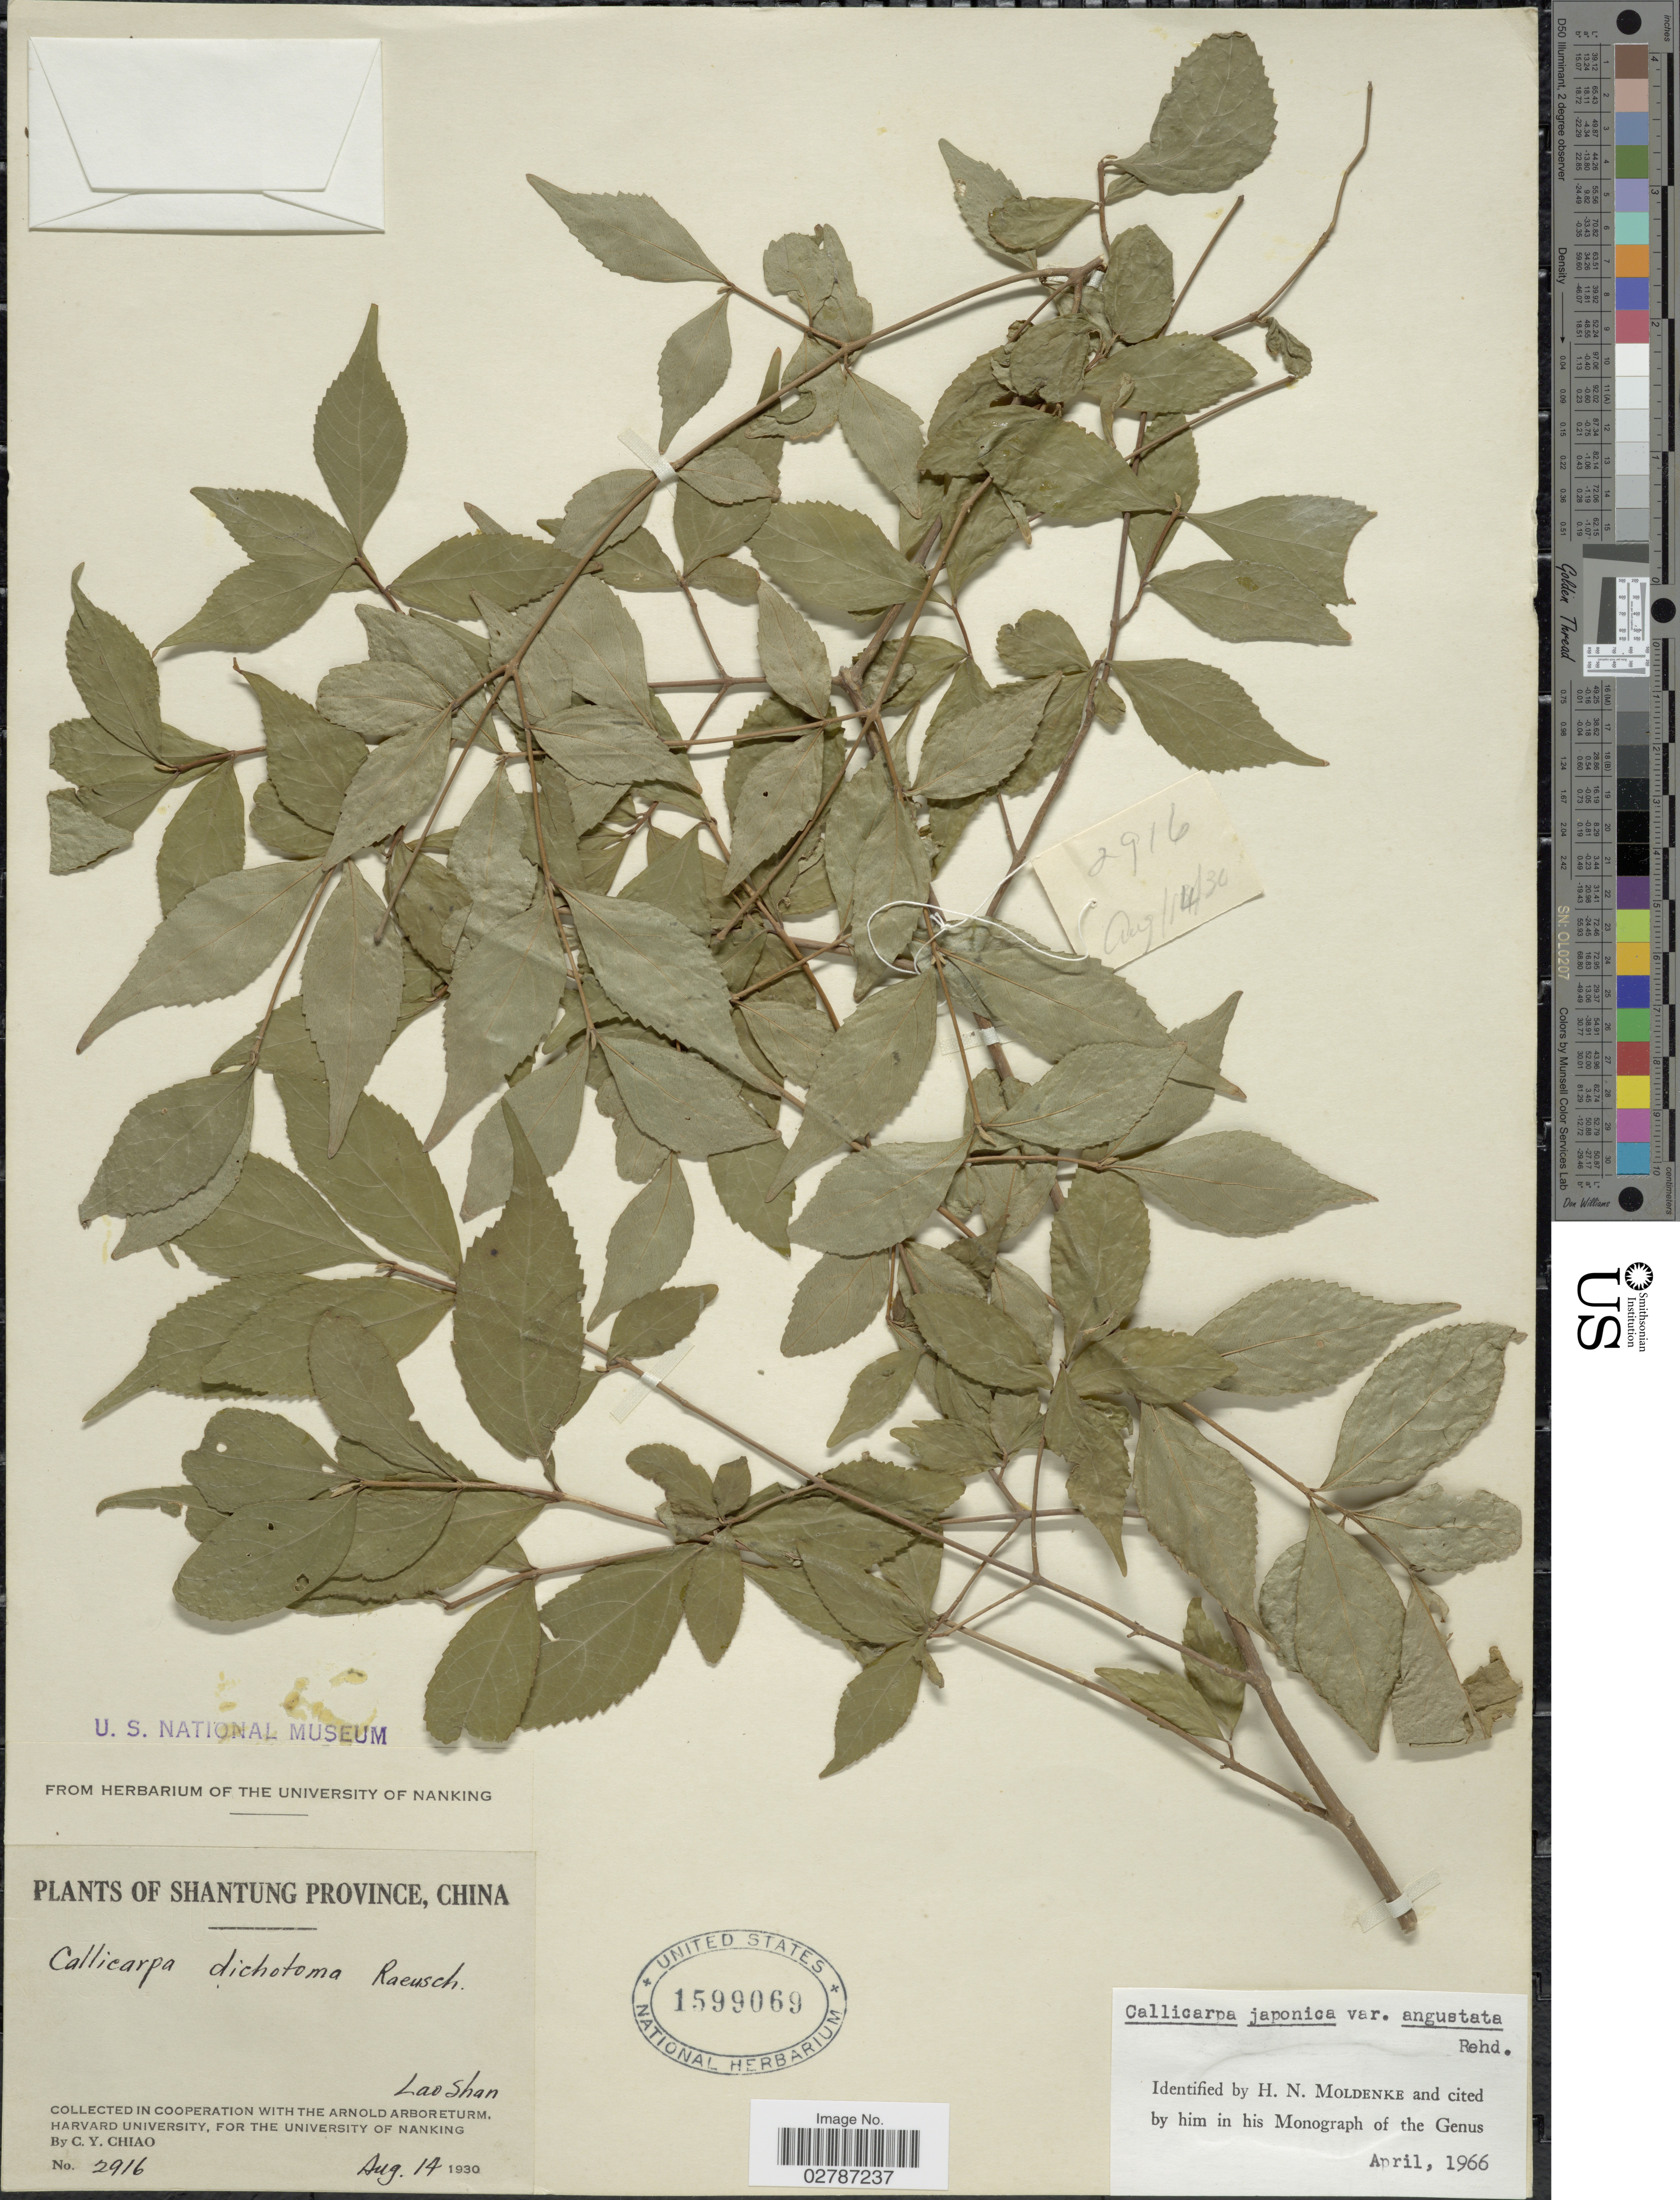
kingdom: Plantae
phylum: Tracheophyta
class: Magnoliopsida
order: Lamiales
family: Lamiaceae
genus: Callicarpa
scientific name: Callicarpa japonica var. angustata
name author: Rehder in Sarg.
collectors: C. Y. Chiao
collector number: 2916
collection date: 1930-08-14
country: China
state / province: Shandong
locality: Shantung Province. Lao Shan.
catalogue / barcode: US 1599069